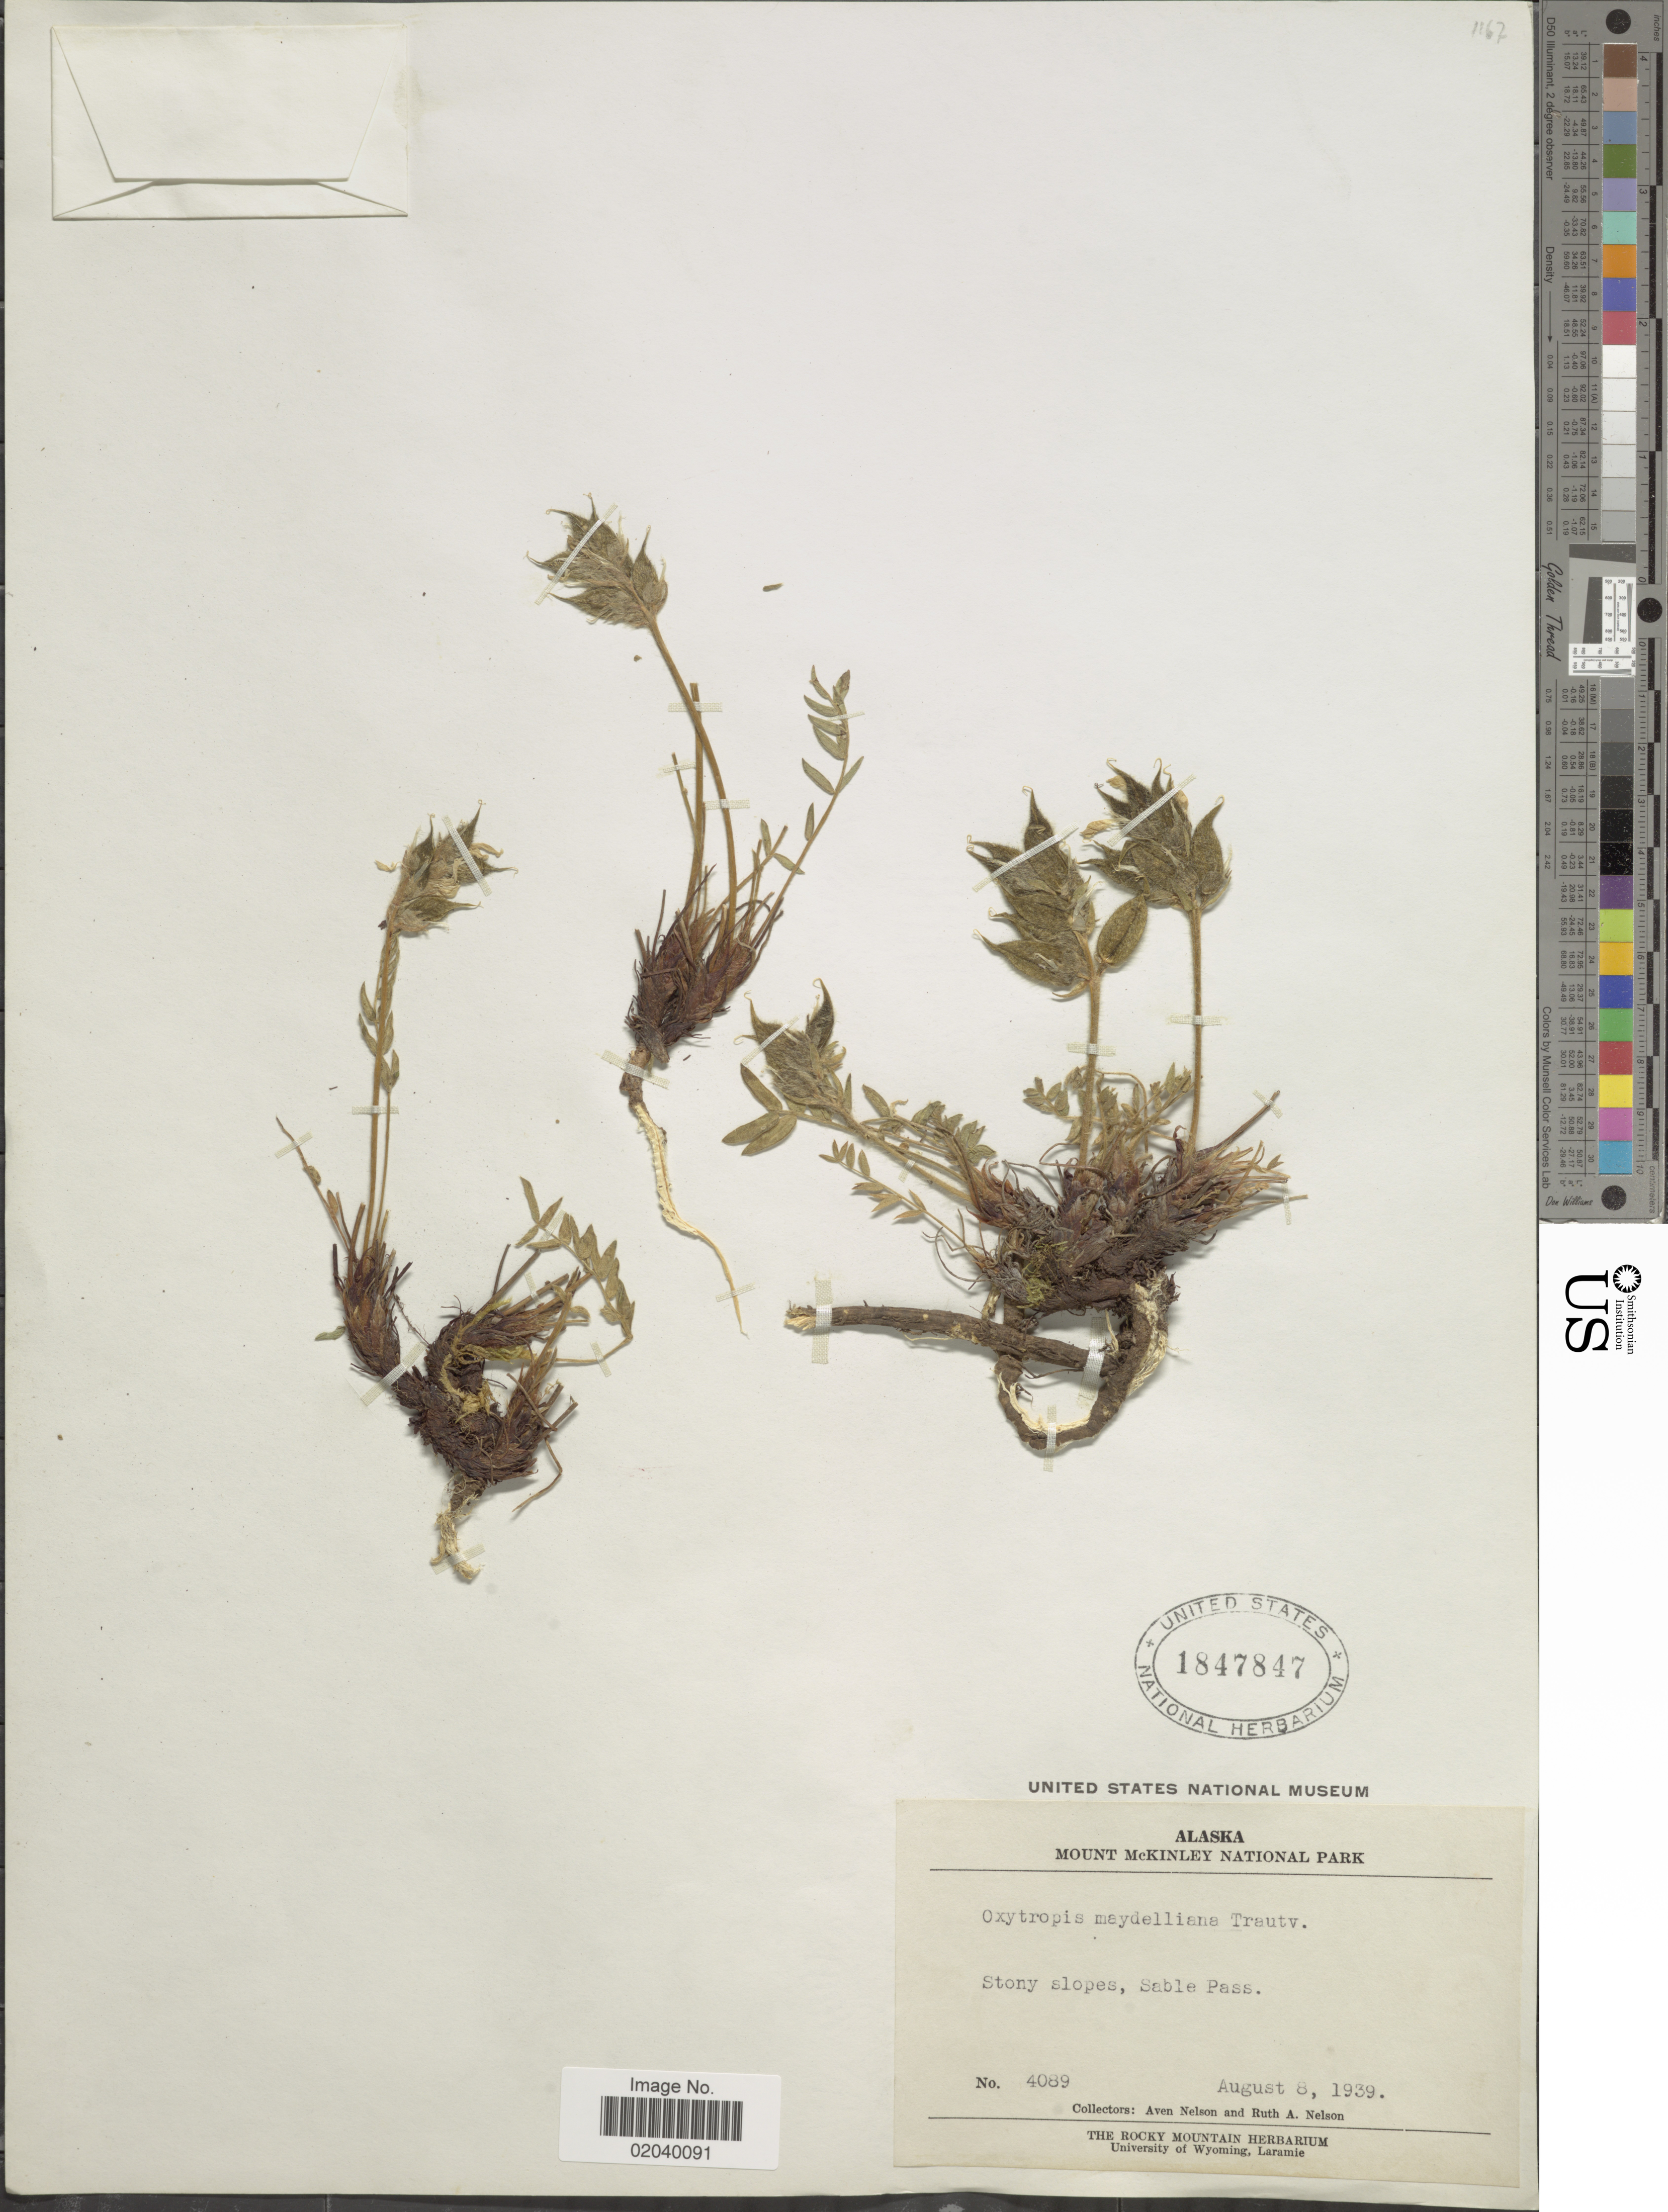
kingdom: Plantae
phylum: Tracheophyta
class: Magnoliopsida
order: Fabales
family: Fabaceae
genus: Oxytropis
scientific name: Oxytropis maydelliana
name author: Trautv.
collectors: A. Nelson & R. A. Nelson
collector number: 4089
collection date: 1939-08-08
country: United States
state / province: Alaska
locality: Mount McKinley National Park, Sable Pass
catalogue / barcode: US 1847847